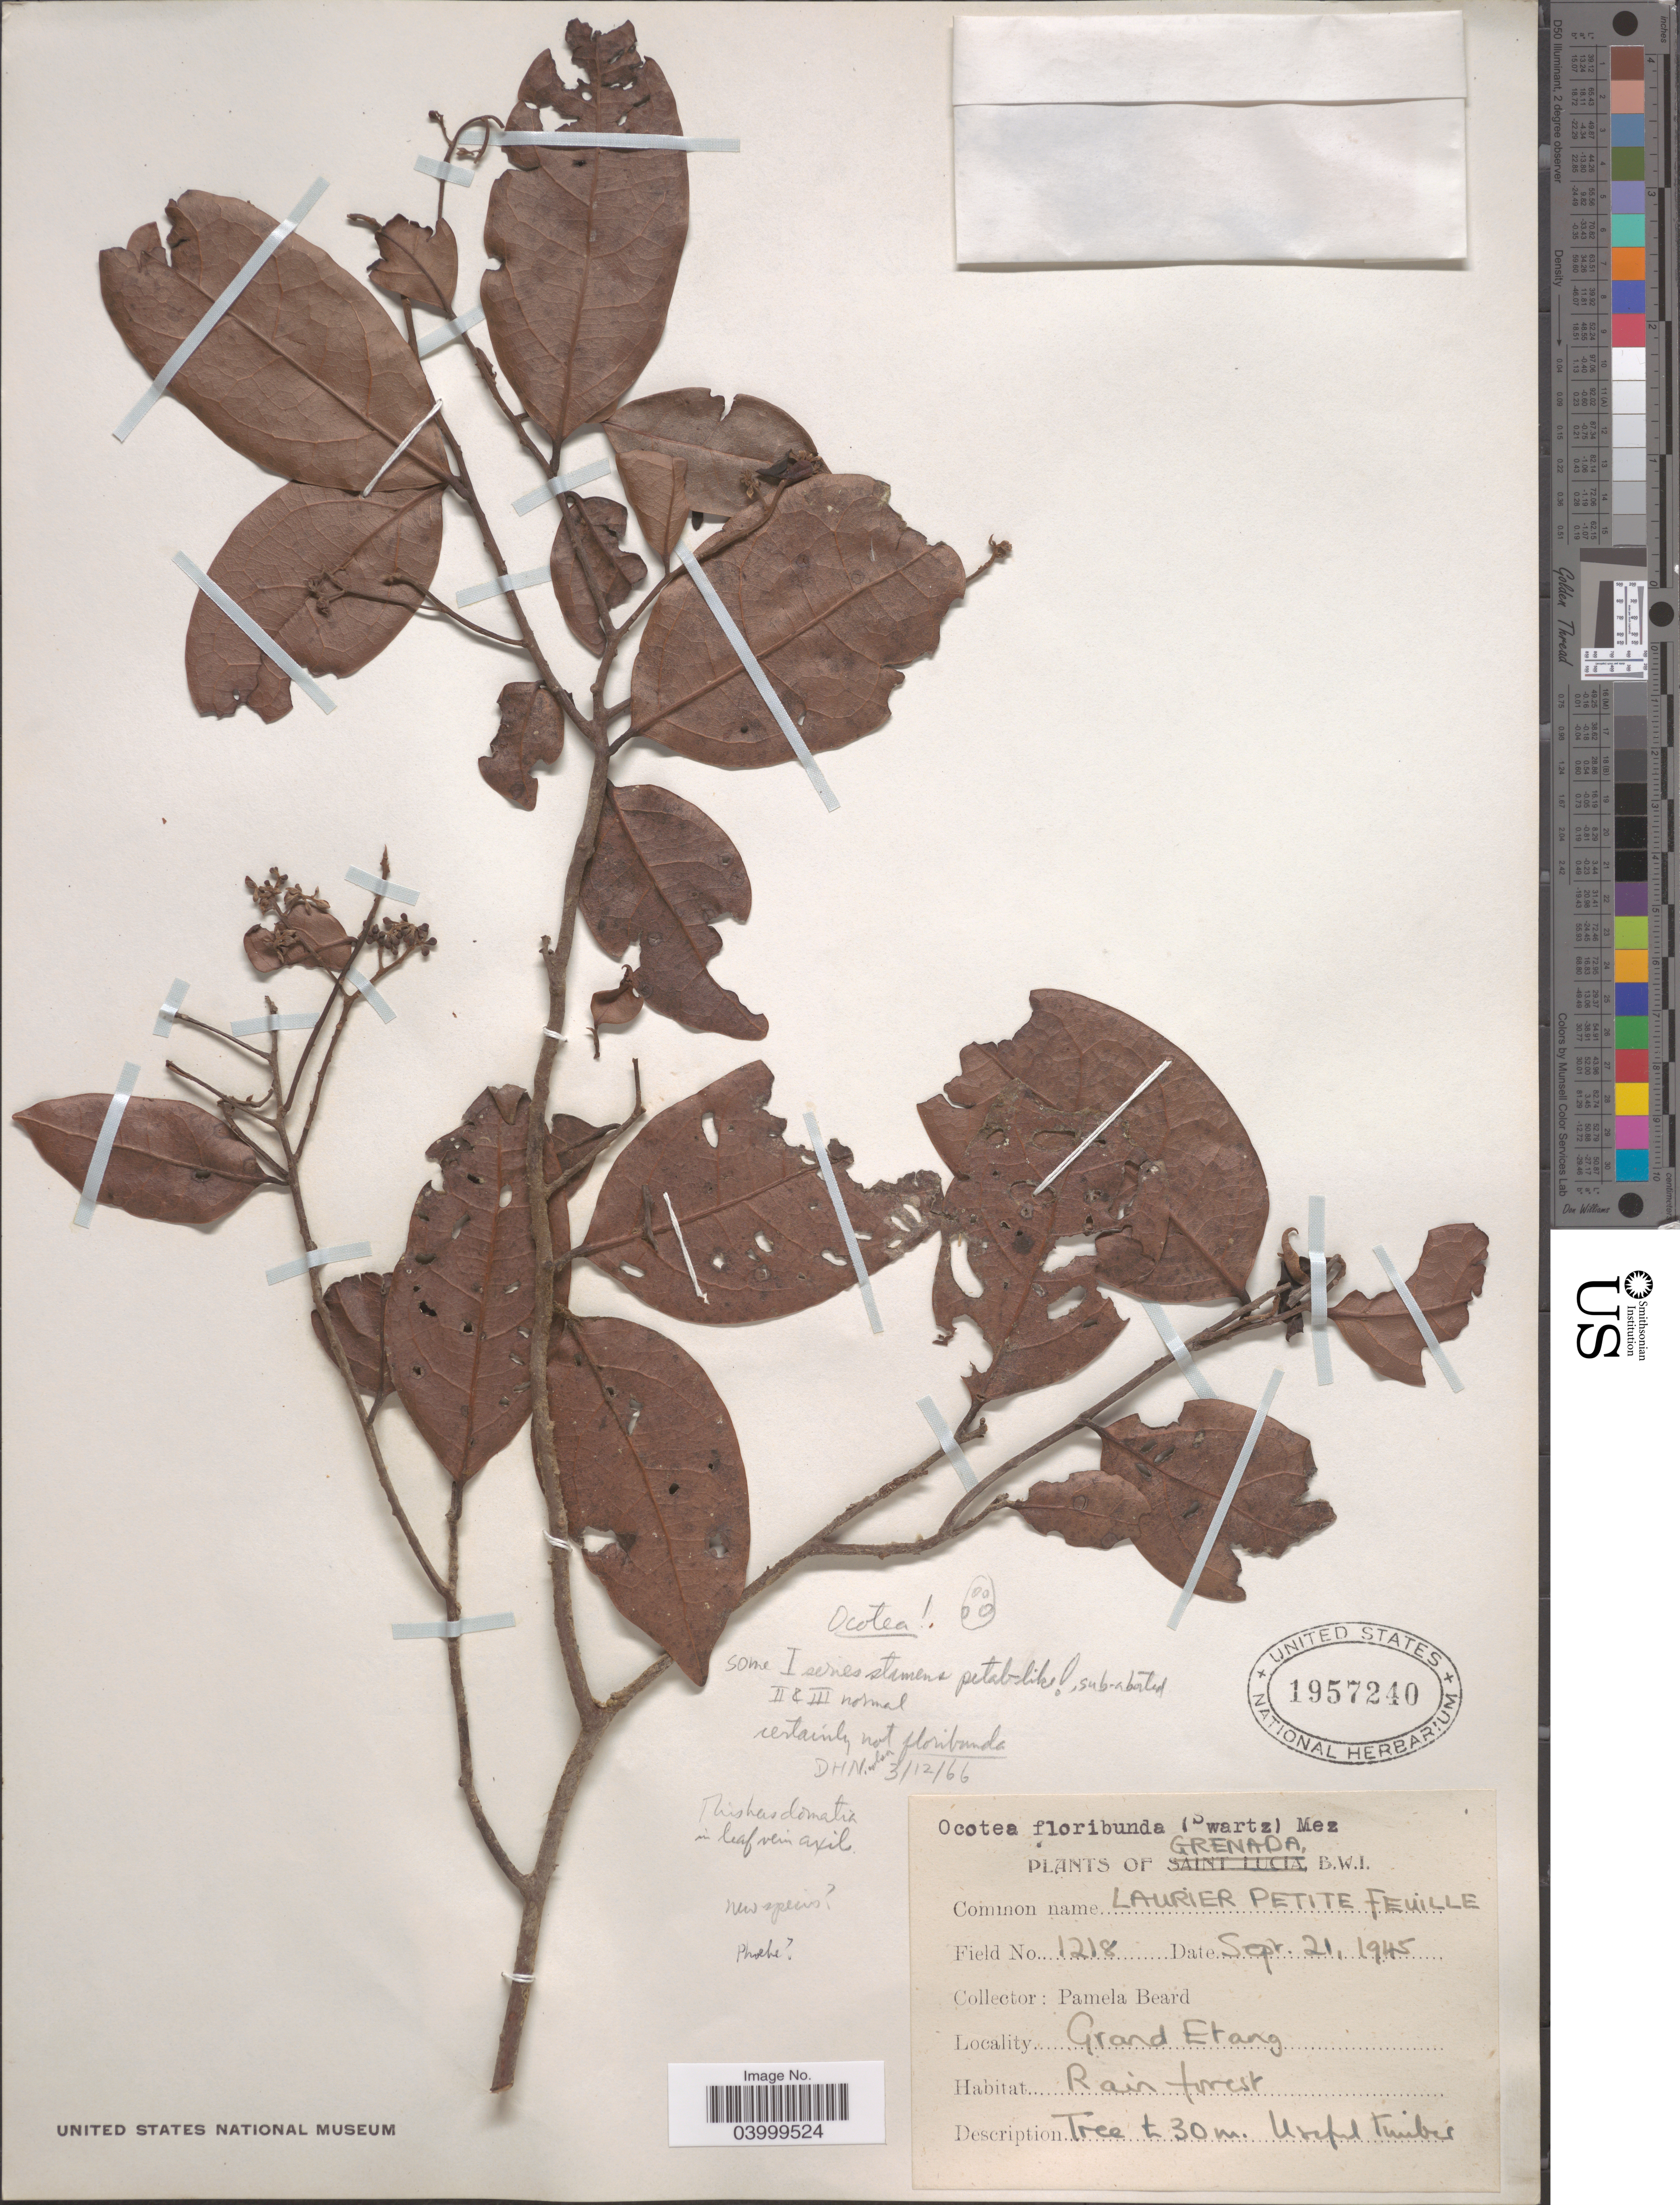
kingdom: Plantae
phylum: Tracheophyta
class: Magnoliopsida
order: Laurales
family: Lauraceae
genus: Cinnamomum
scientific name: Cinnamomum sp.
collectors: P. Beard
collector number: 1218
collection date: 1945-09-21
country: Grenada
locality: Grand Etang.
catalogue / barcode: US 1957240